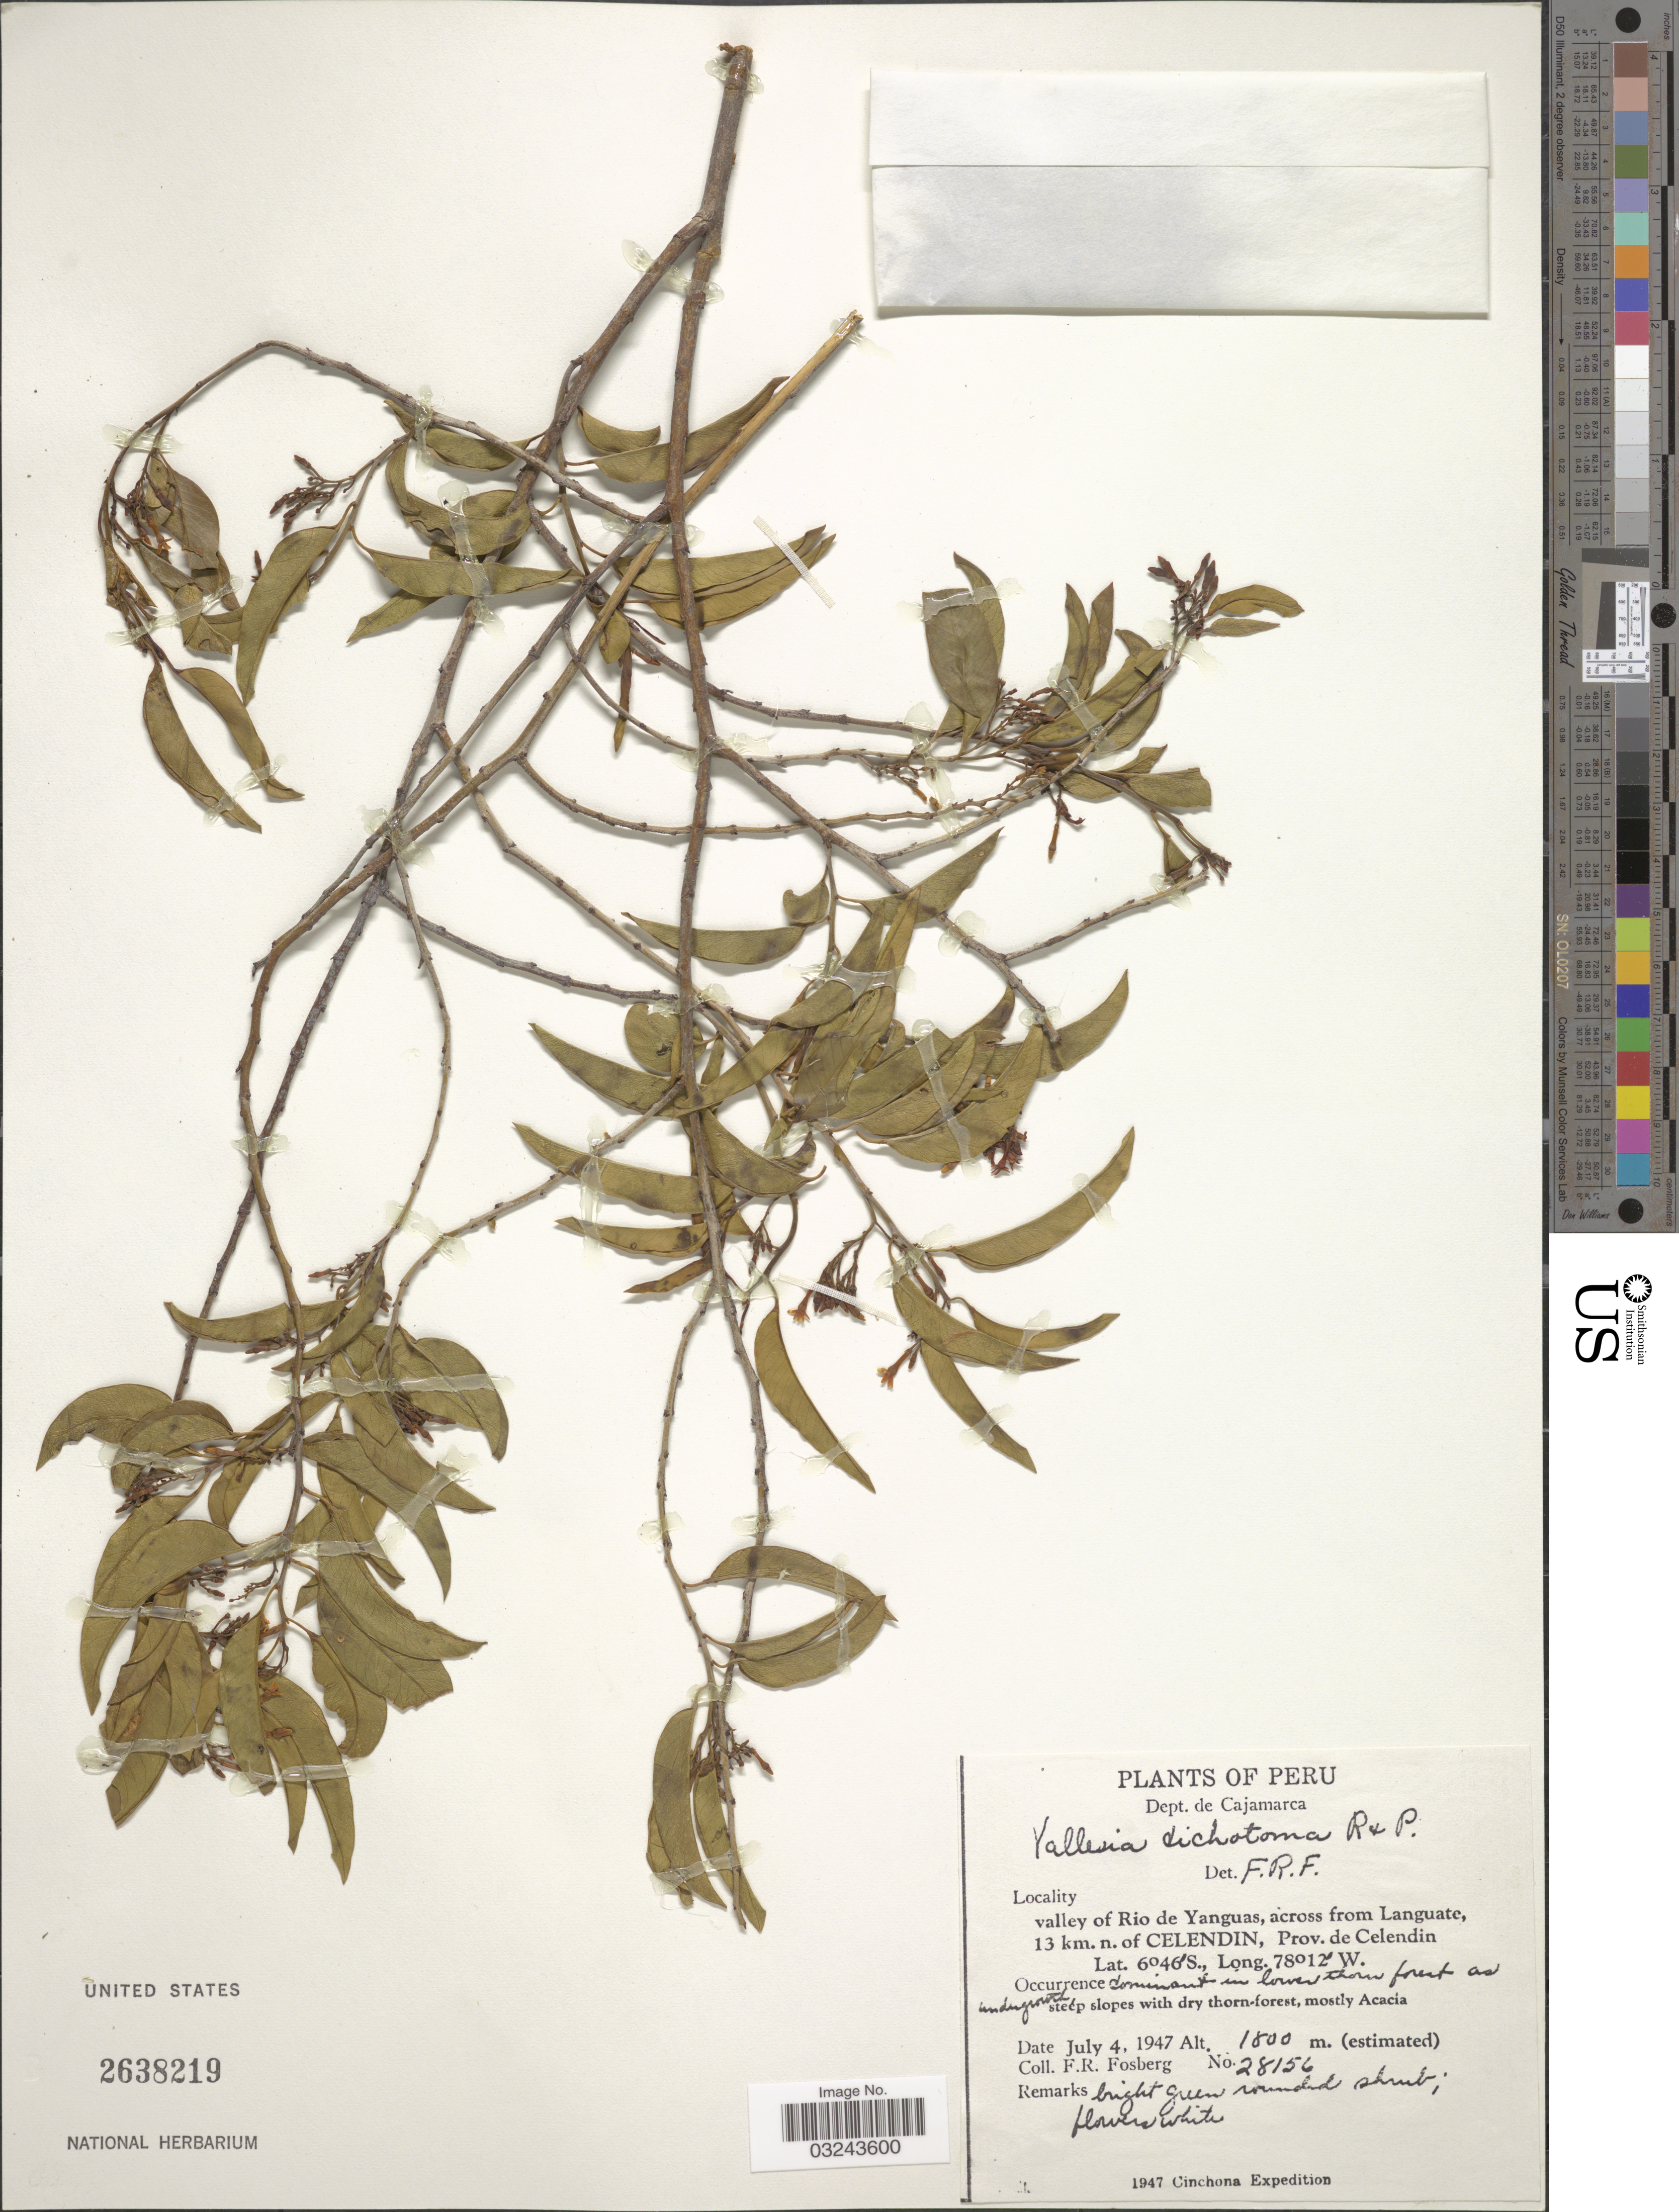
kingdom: Plantae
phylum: Tracheophyta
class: Magnoliopsida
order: Gentianales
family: Apocynaceae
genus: Vallesia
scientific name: Vallesia glabra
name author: (Cav.) Link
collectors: F. R. Fosberg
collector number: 28156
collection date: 1947-07-04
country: Peru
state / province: Cajamarca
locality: Dept. de Cajamarca, valley of Rio de Yanguas, across from Languate, 13 km. n of Celendin, Prov. de Celendin.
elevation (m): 1800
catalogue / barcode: US 2638219